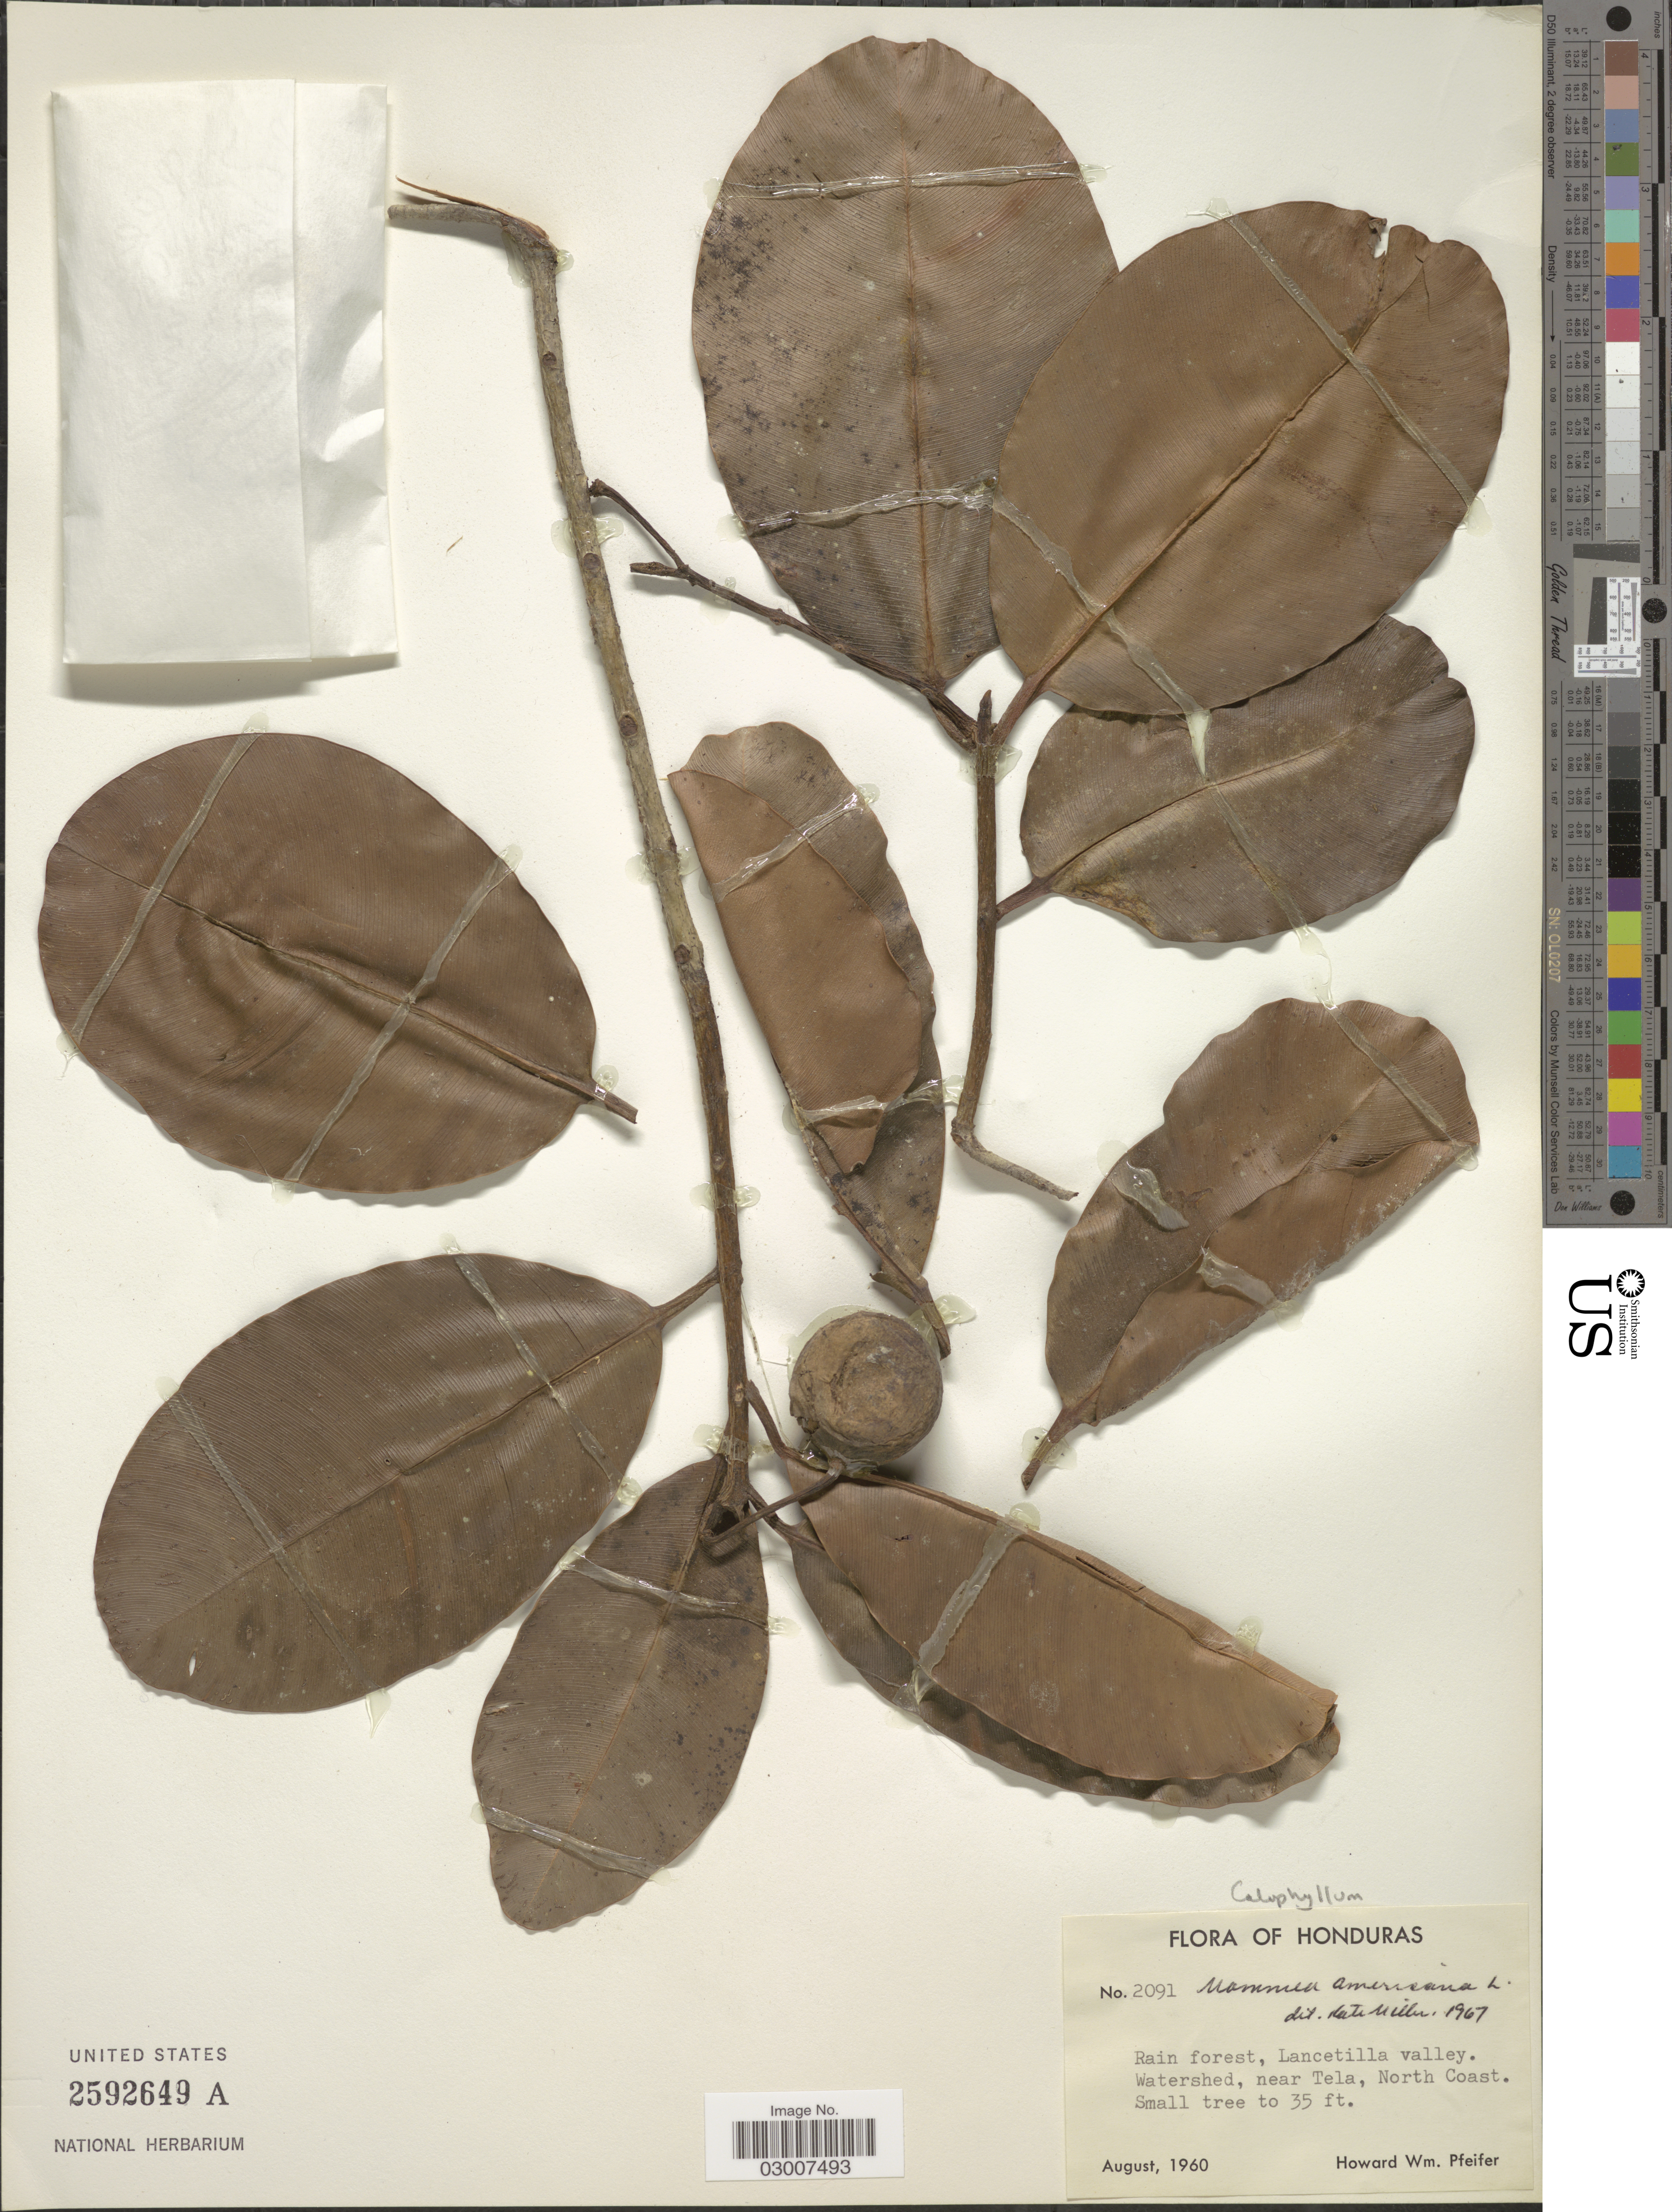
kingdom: Plantae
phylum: Tracheophyta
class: Magnoliopsida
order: Malpighiales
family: Calophyllaceae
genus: Calophyllum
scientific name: Calophyllum sp.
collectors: H. W. Pfeifer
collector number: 2091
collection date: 1960-08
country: Honduras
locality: Lancetilla valley. Watershed, near Tela, North Coast.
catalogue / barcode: US 2592649A